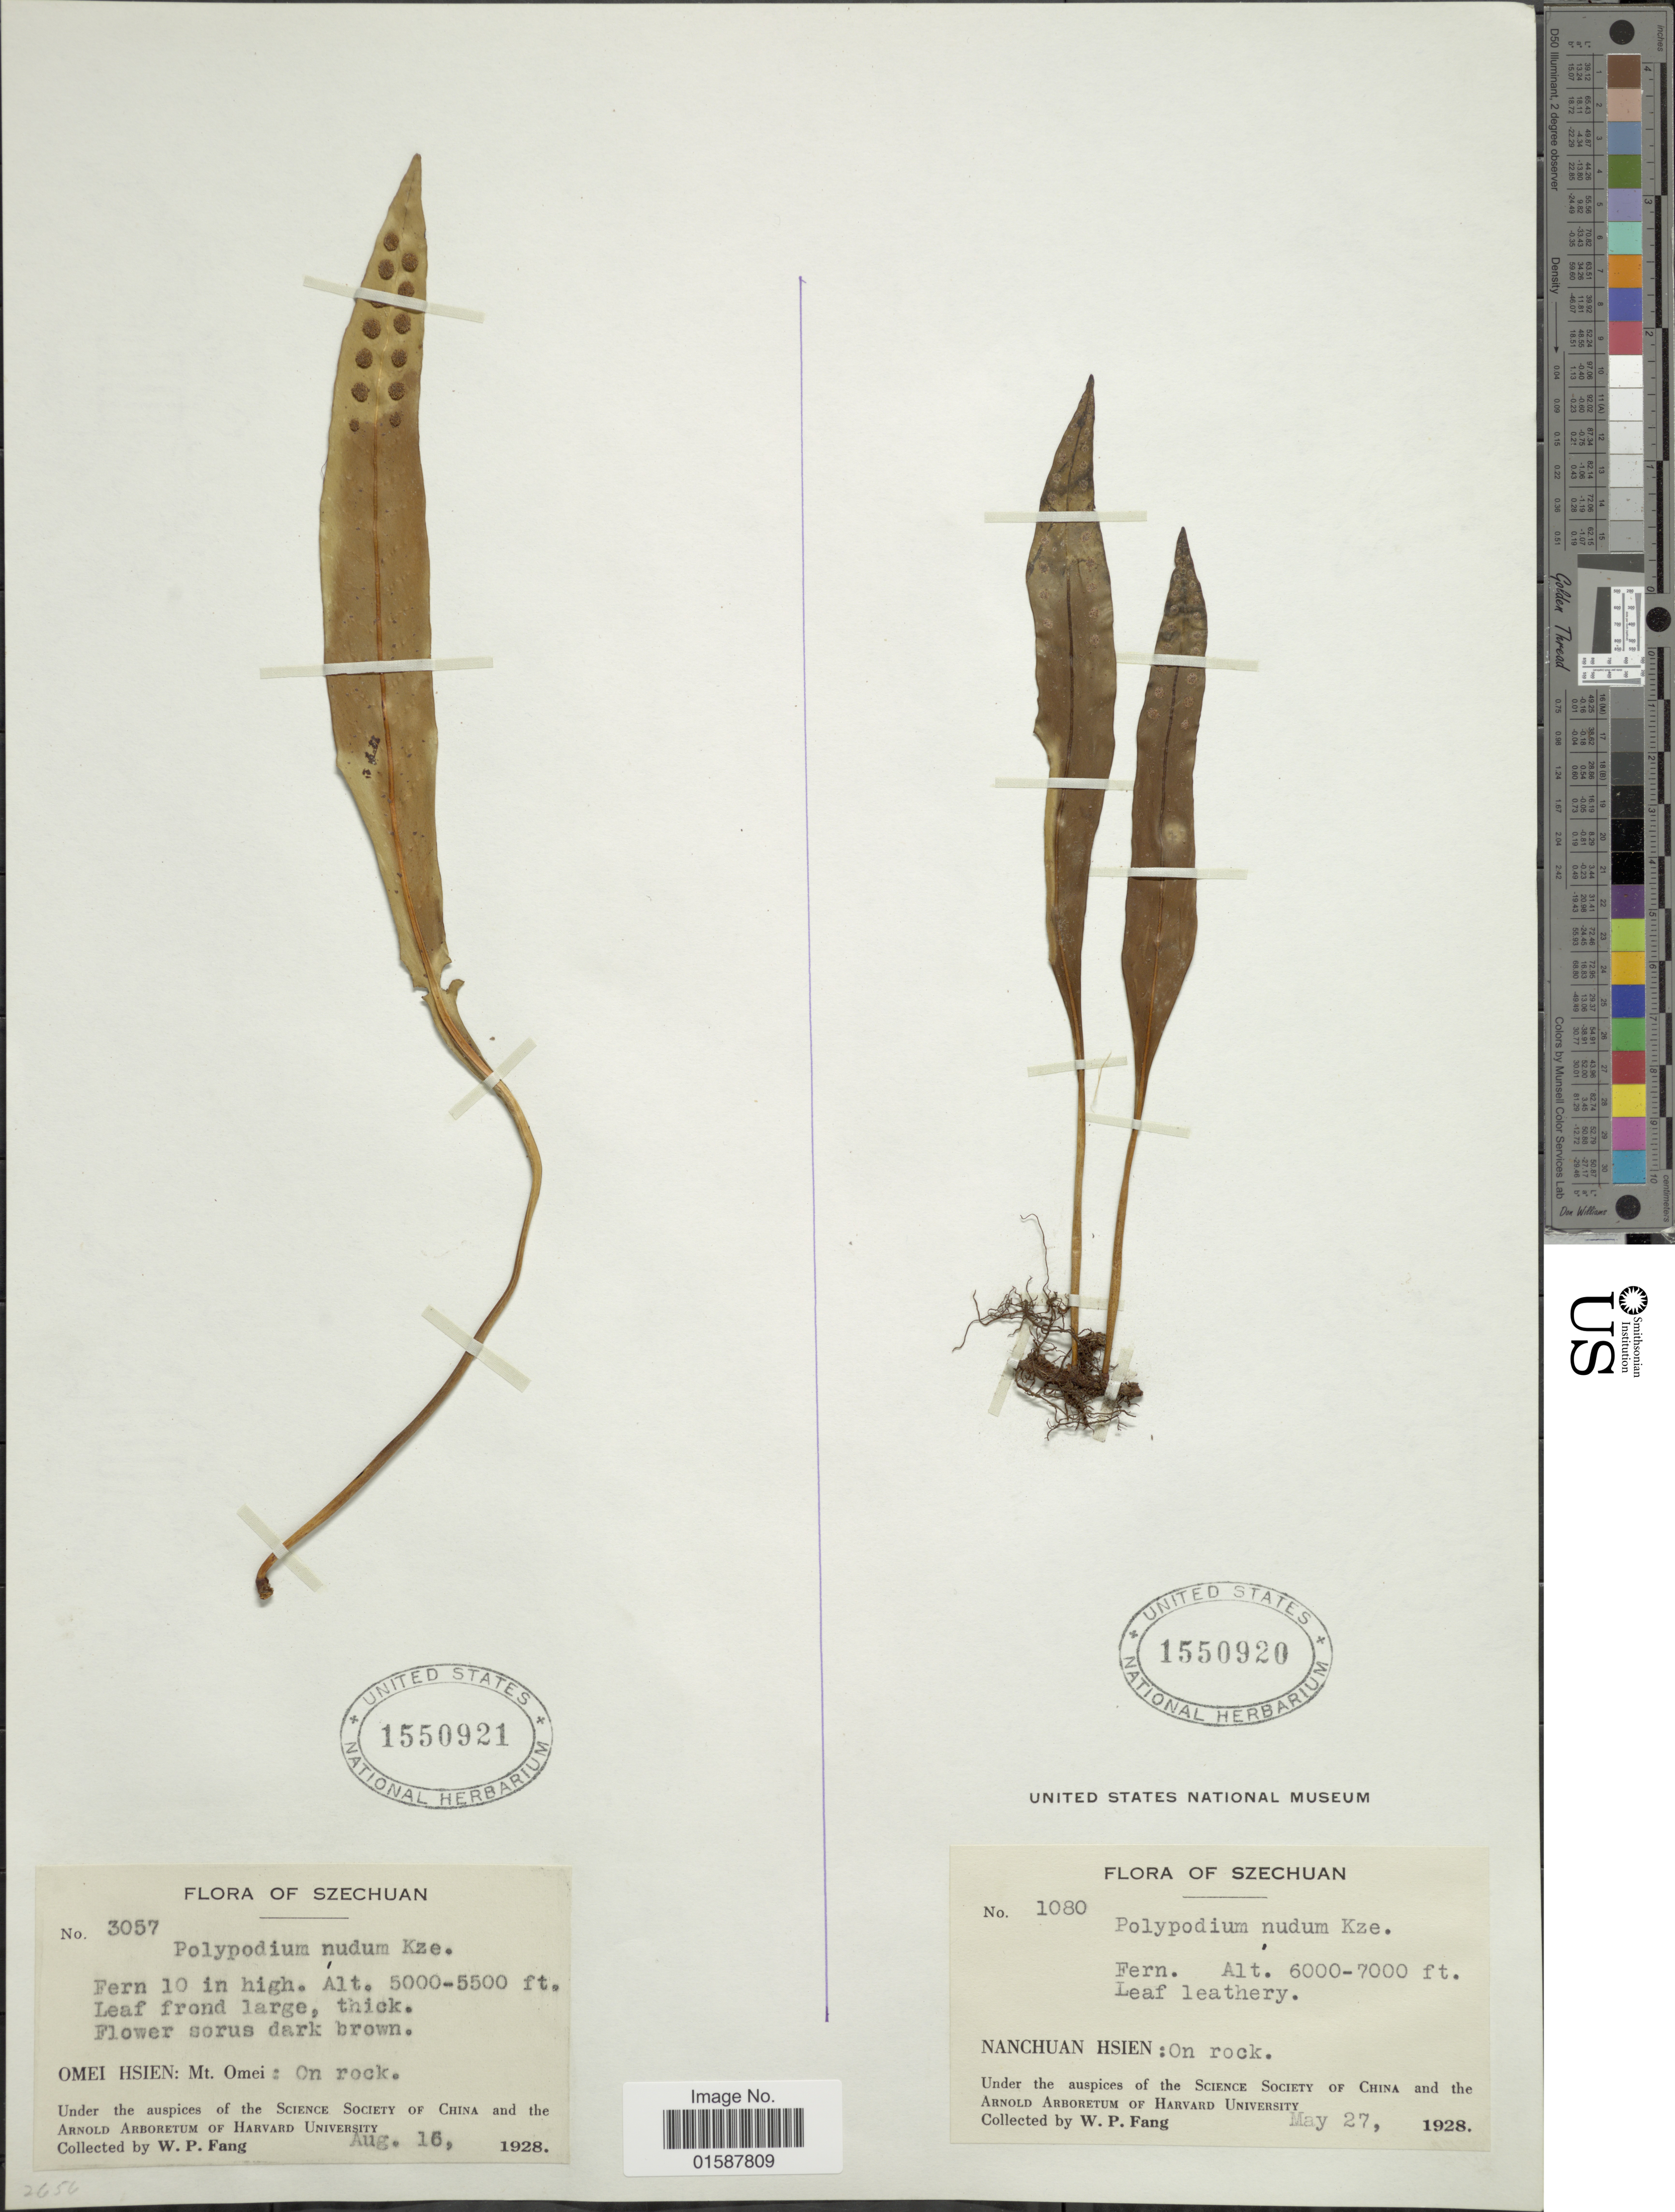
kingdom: Plantae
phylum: Tracheophyta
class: Polypodiopsida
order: Polypodiales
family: Polypodiaceae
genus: Lepisorus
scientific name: Lepisorus nuduisculum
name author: (Kunze)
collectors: W. P. Fang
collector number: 1080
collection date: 1928-05-27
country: China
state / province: Sichuan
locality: Szechuan, Nanchuan Hsien: on rock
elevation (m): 1829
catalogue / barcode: US 1550920-2